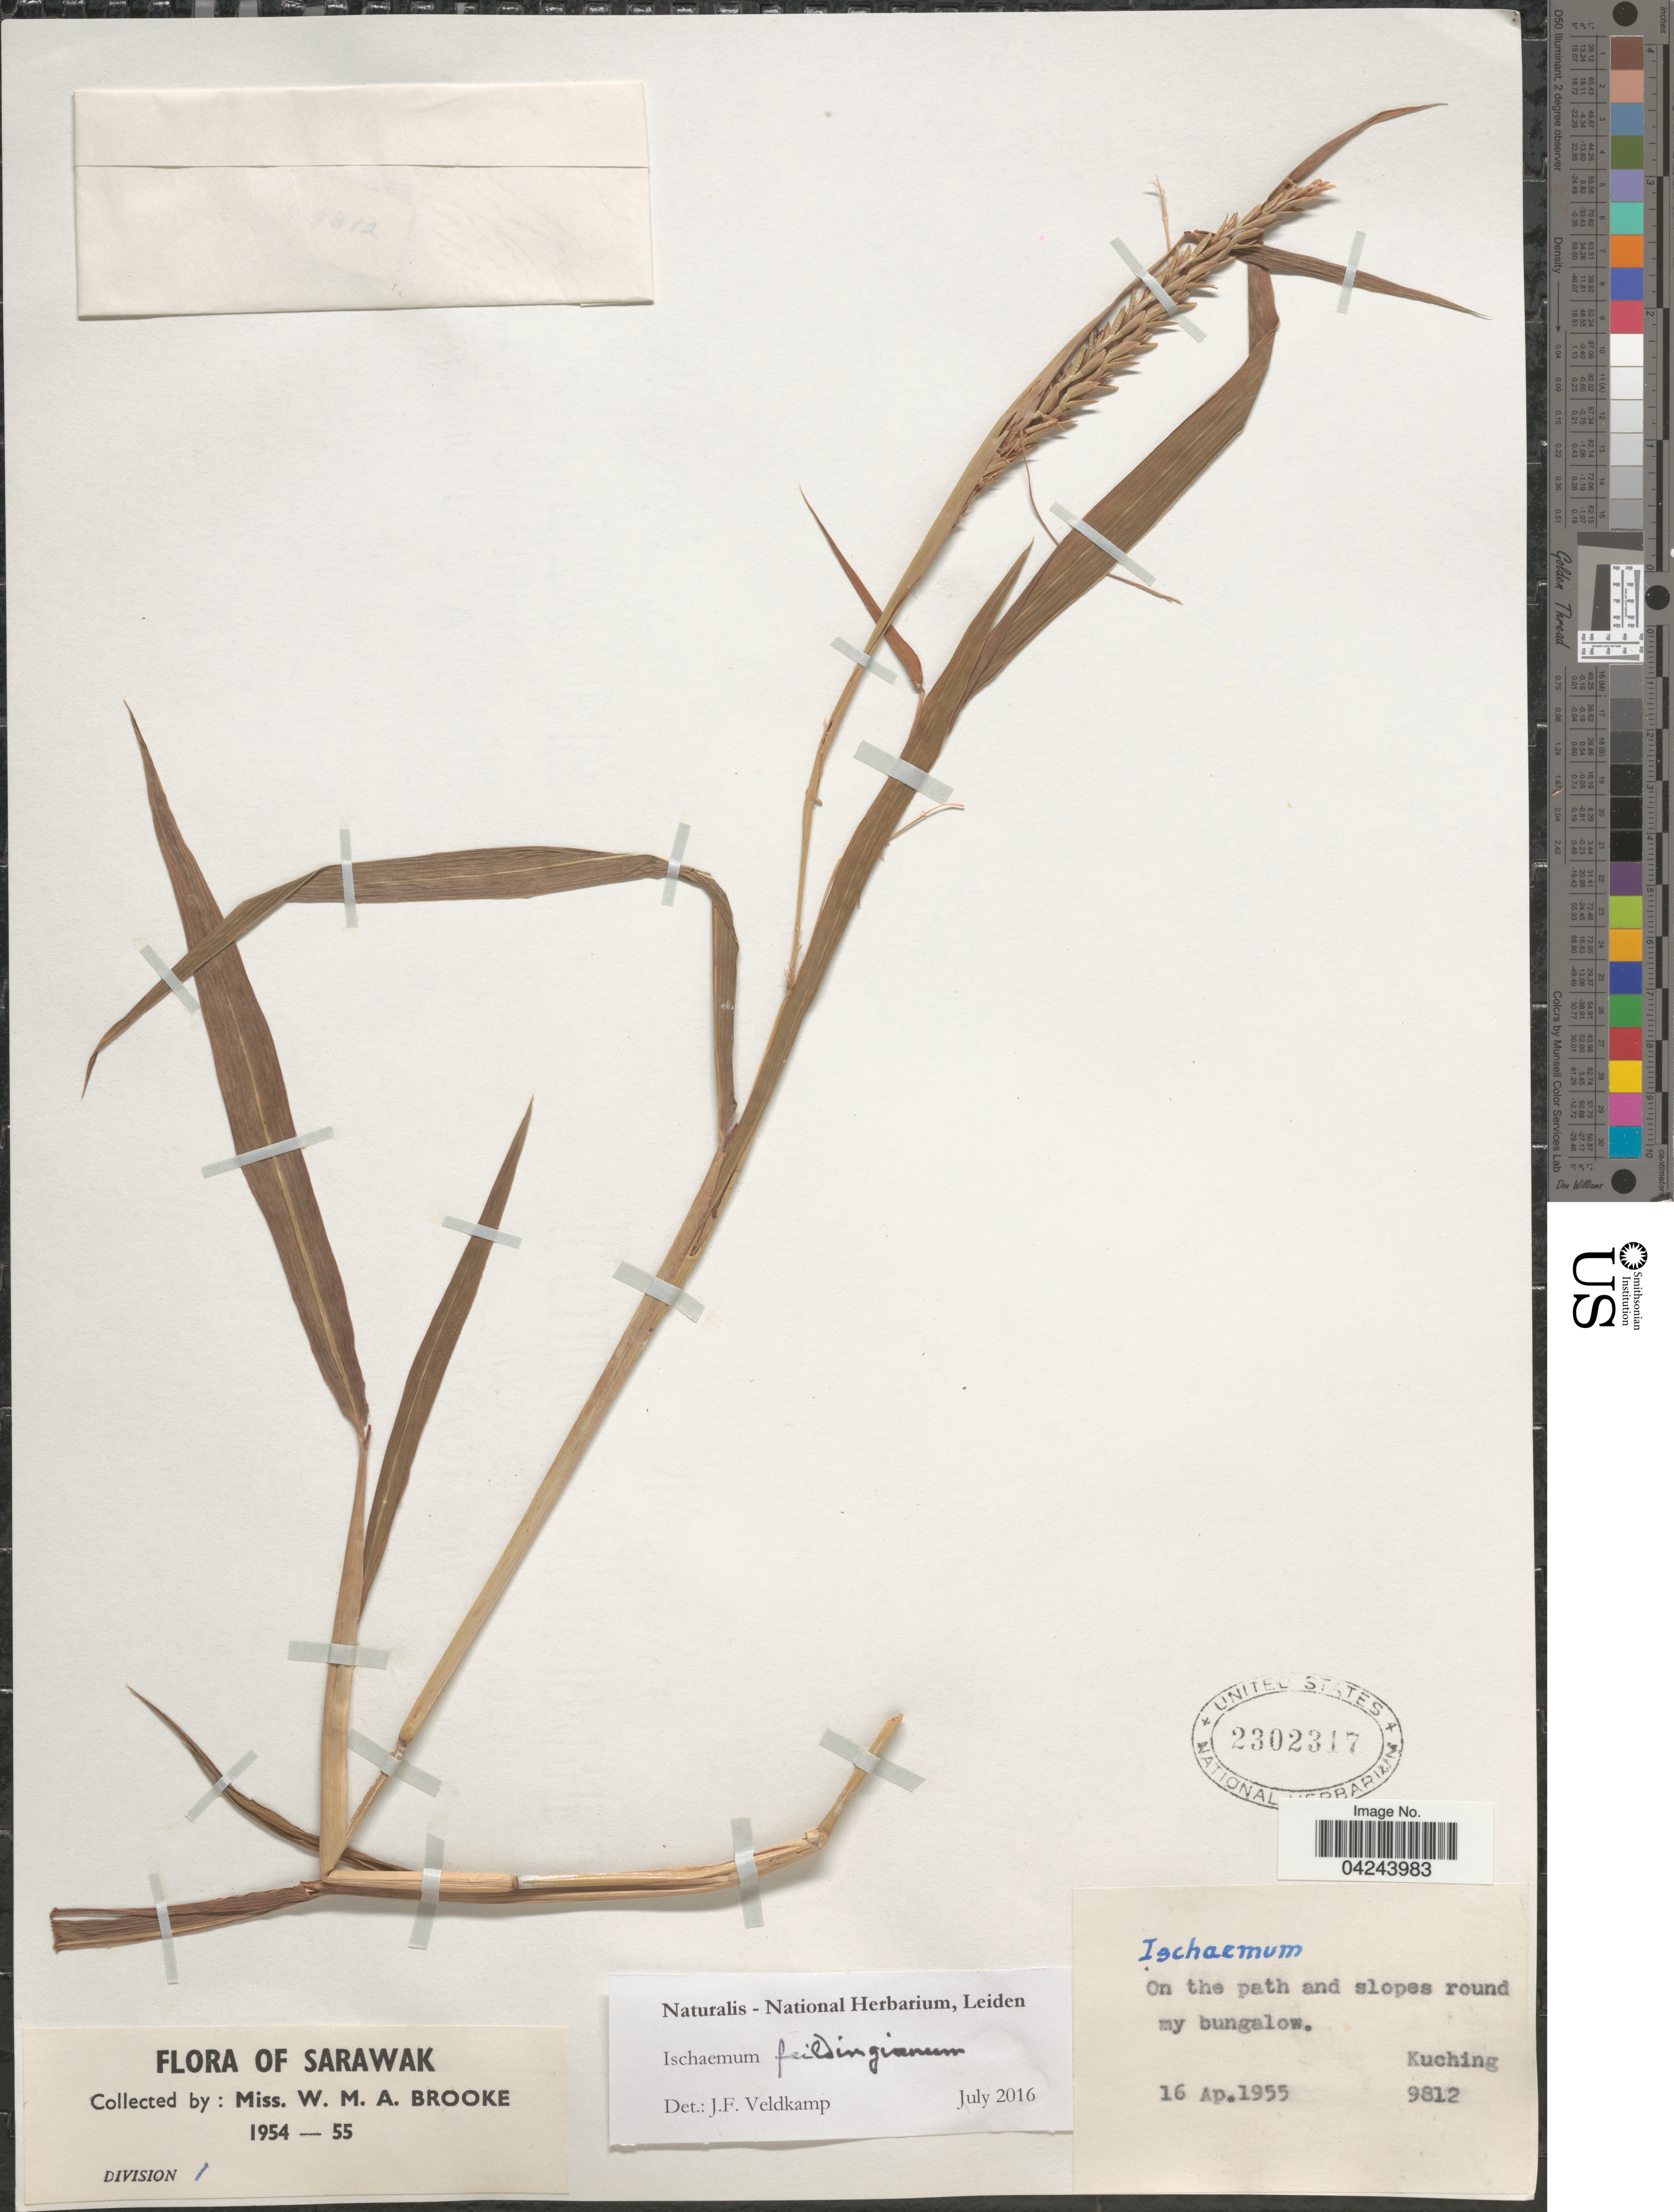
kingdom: Plantae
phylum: Tracheophyta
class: Liliopsida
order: Poales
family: Poaceae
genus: Ischaemum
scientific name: Ischaemum sp.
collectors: W. Brooke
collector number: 9812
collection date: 1955-04-16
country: Malaysia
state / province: Sarawak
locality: On the path and slopes round my bungalow. Kuching.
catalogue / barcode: US 2302317